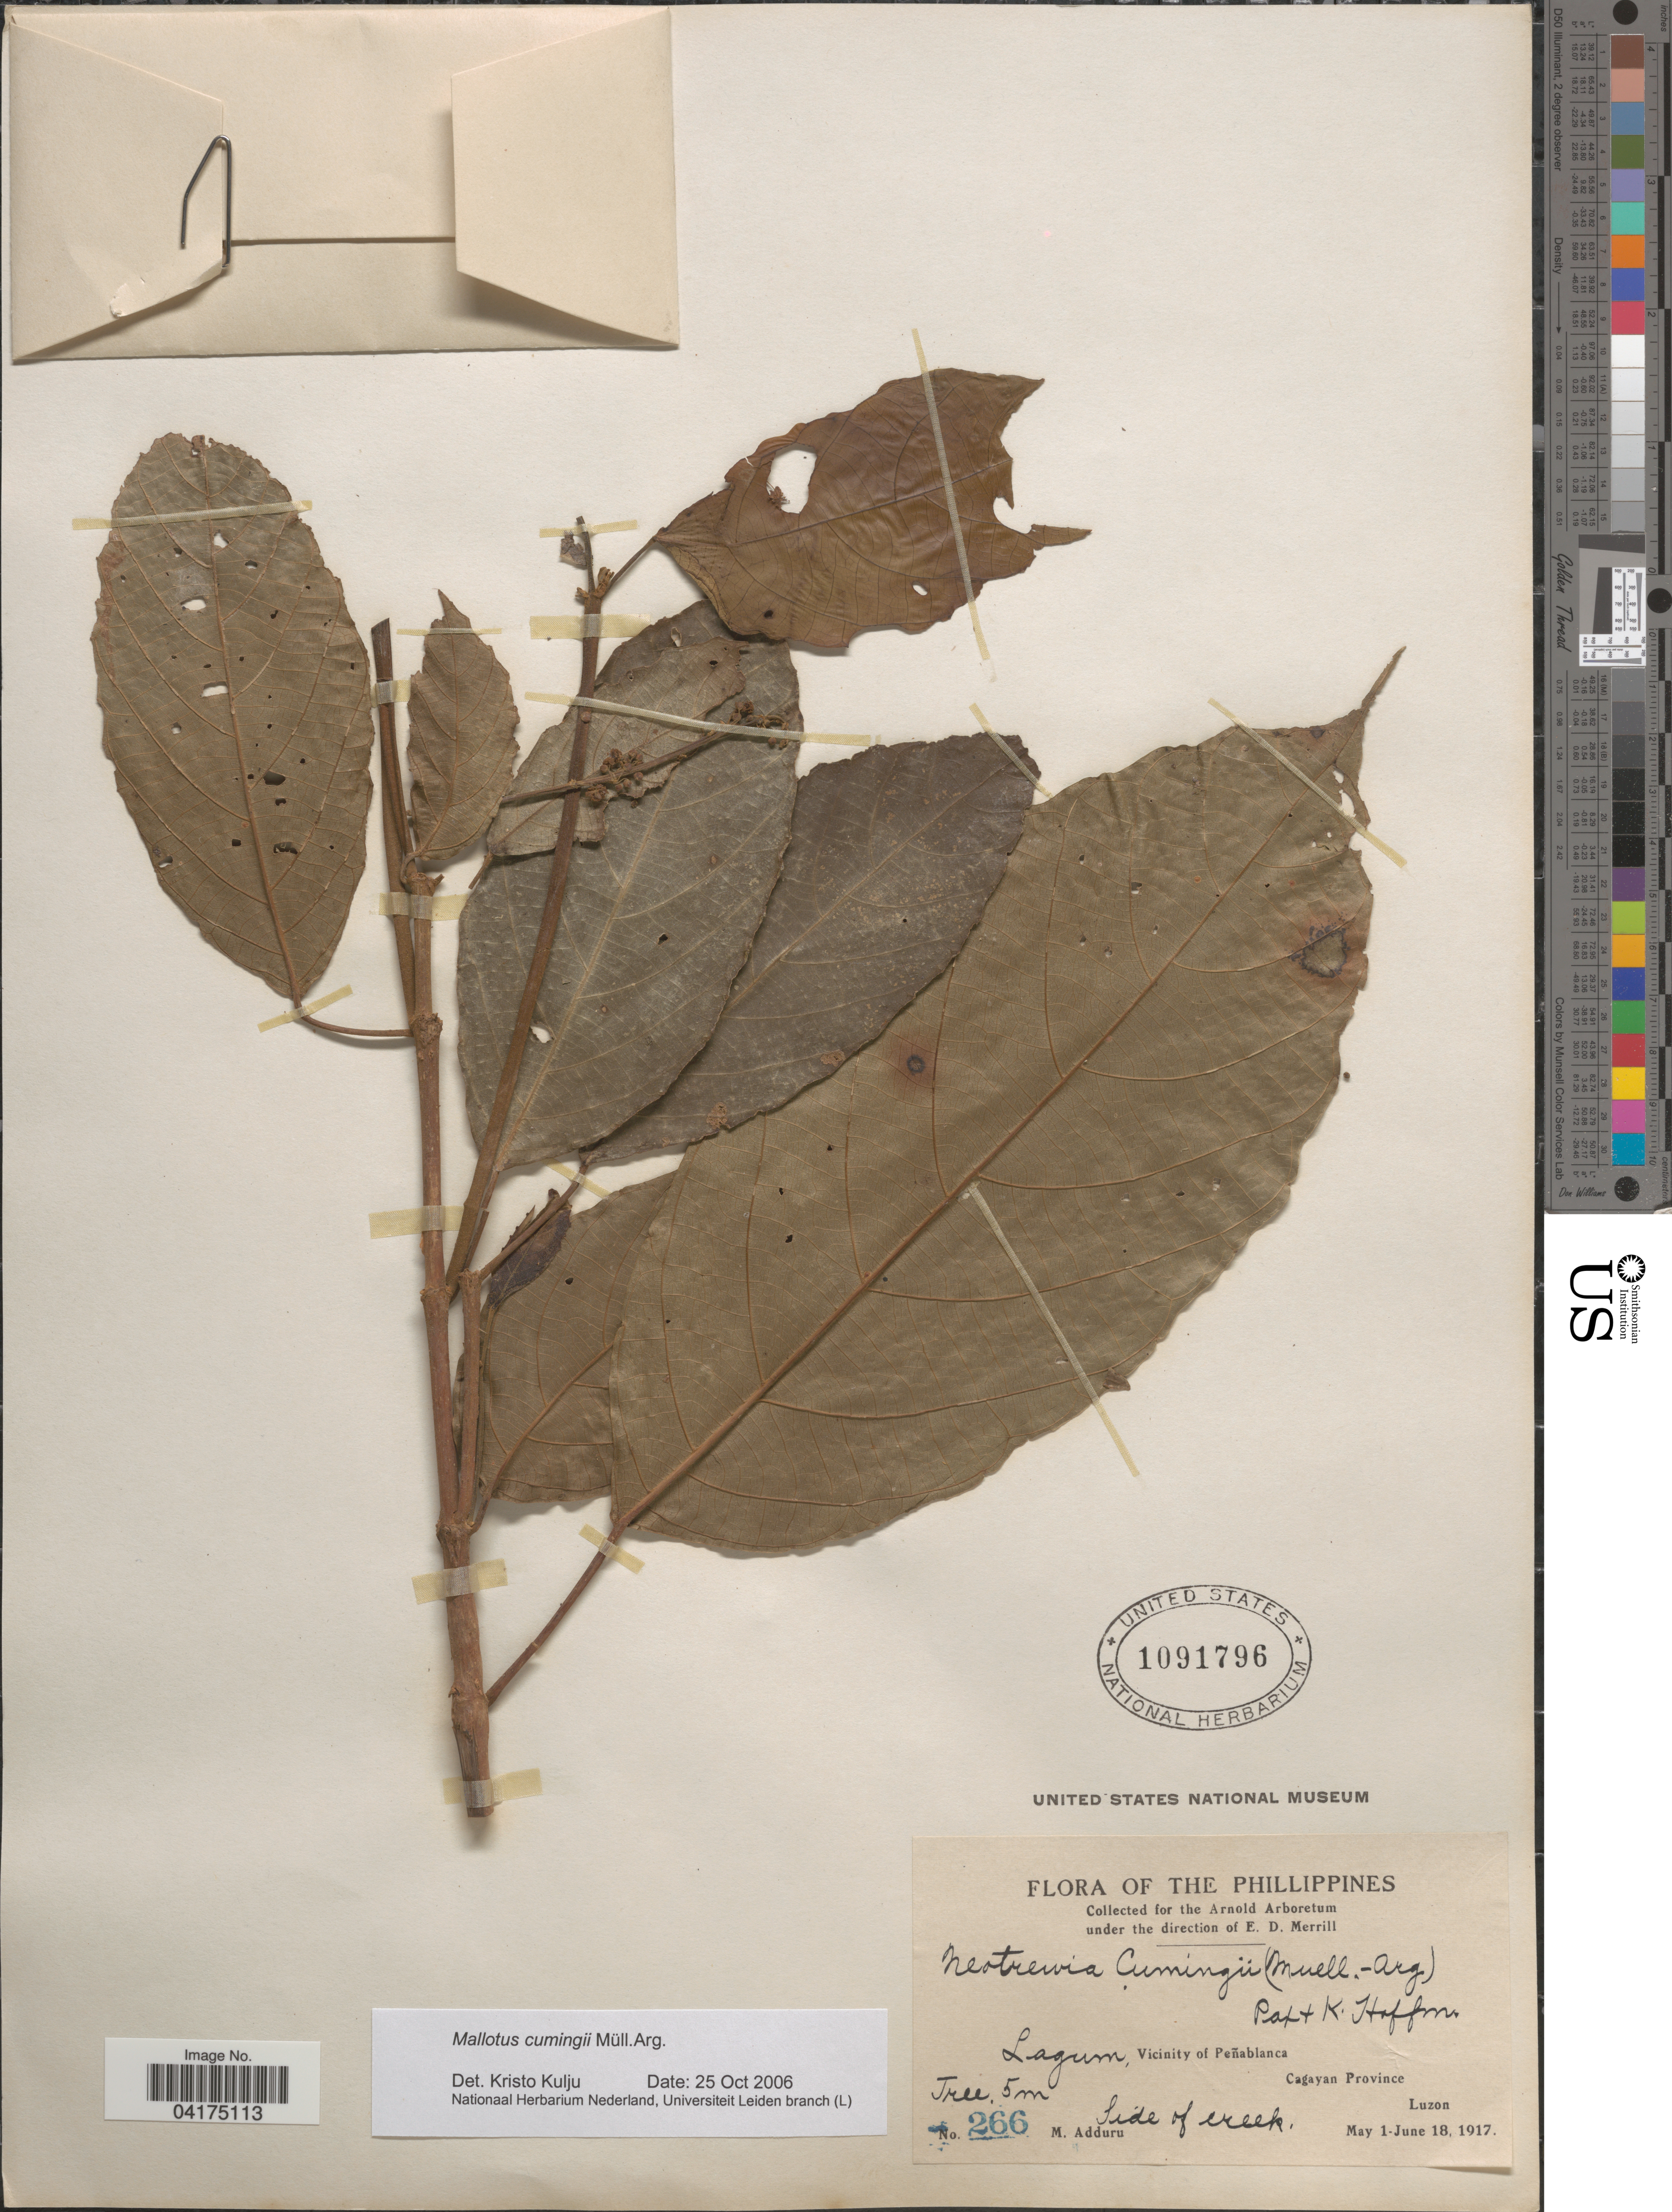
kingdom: Plantae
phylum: Tracheophyta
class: Magnoliopsida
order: Malpighiales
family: Euphorbiaceae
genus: Mallotus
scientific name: Mallotus cumingii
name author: Müll. Arg.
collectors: M. Adduru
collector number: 266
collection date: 1917-05-01/1917-06-18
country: Philippines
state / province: Cagayan Valley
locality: Lagum, Vicinity of Peñablanca. Cagayan Province. Luzon.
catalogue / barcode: US 1091796